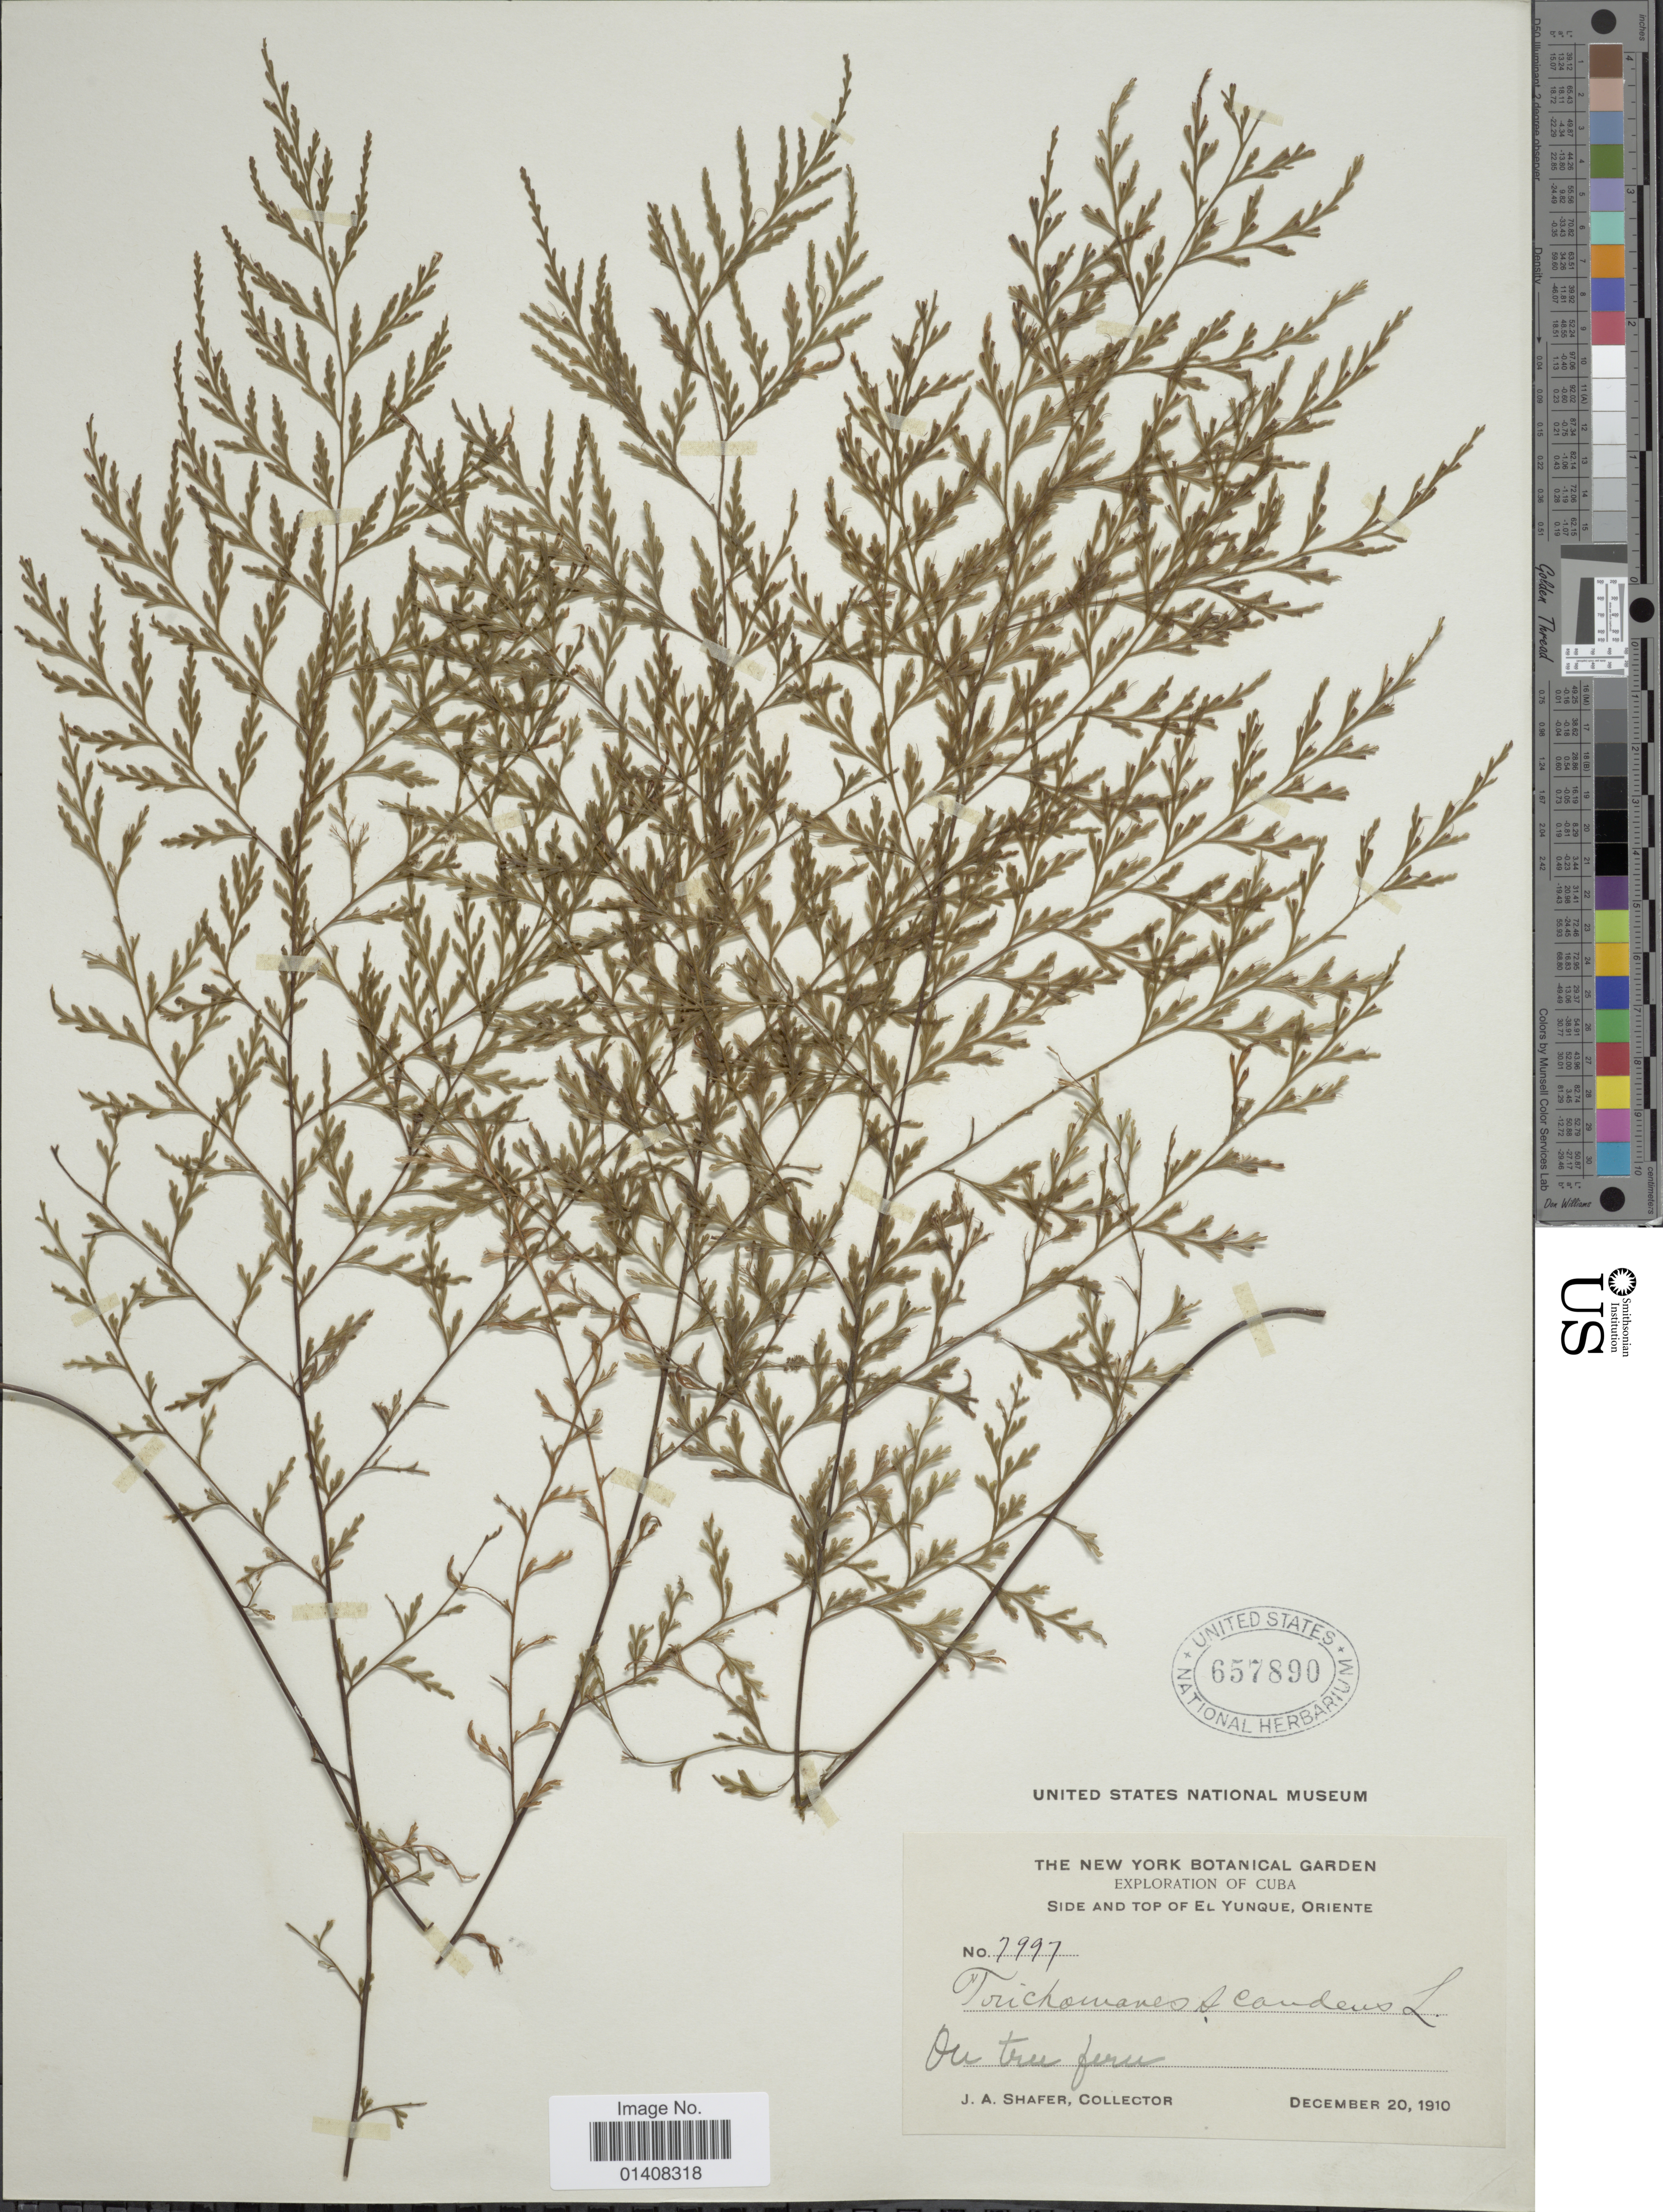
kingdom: Plantae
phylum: Tracheophyta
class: Polypodiopsida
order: Hymenophyllales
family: Hymenophyllaceae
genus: Trichomanes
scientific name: Trichomanes scandens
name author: L.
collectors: J. A. Shafer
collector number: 7997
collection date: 1910-12-20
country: Cuba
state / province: Oriente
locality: Side and top of El Yunque, Oriente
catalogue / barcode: US 657890